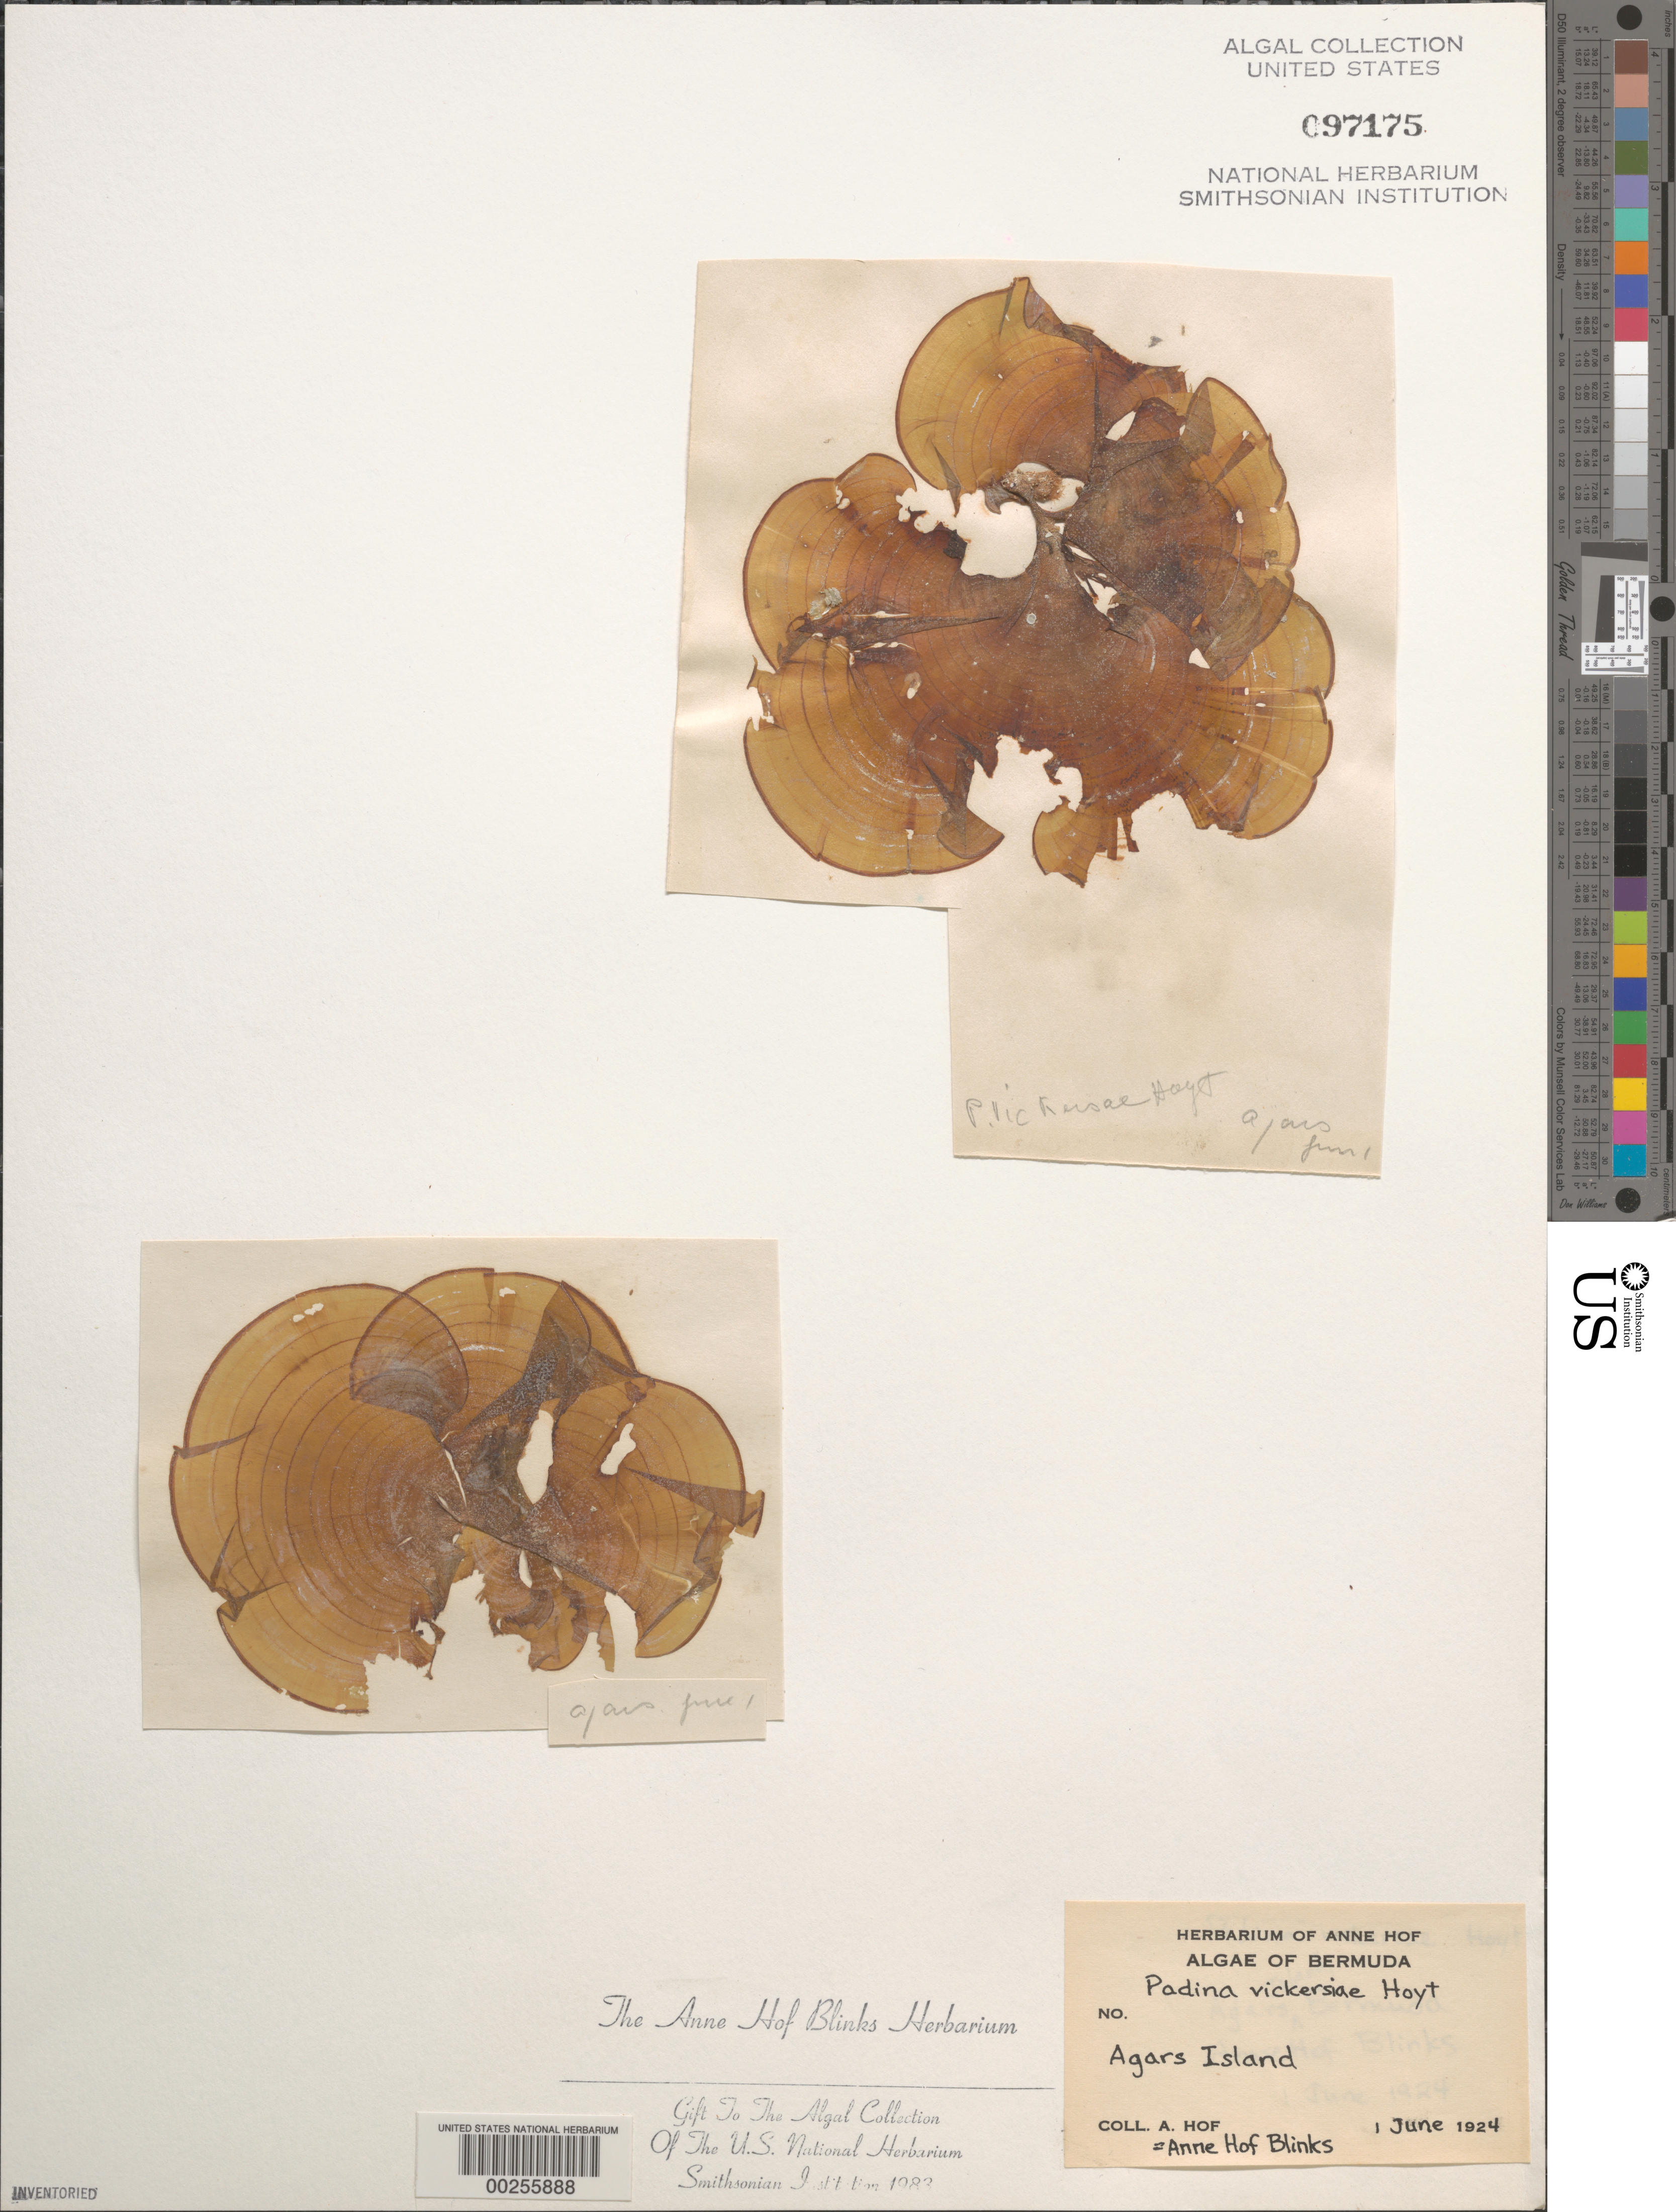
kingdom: Chromista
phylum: Ochrophyta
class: Phaeophyceae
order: Dictyotales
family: Dictyotaceae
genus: Padina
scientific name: Padina gymnospora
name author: (Kütz.) O.G. Sond.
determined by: Algae name updating Project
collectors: A. Blinks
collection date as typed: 01 Jun 1924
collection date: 1924-06-01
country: Bermuda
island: Agar's Island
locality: Agar's Island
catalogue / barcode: US 97175